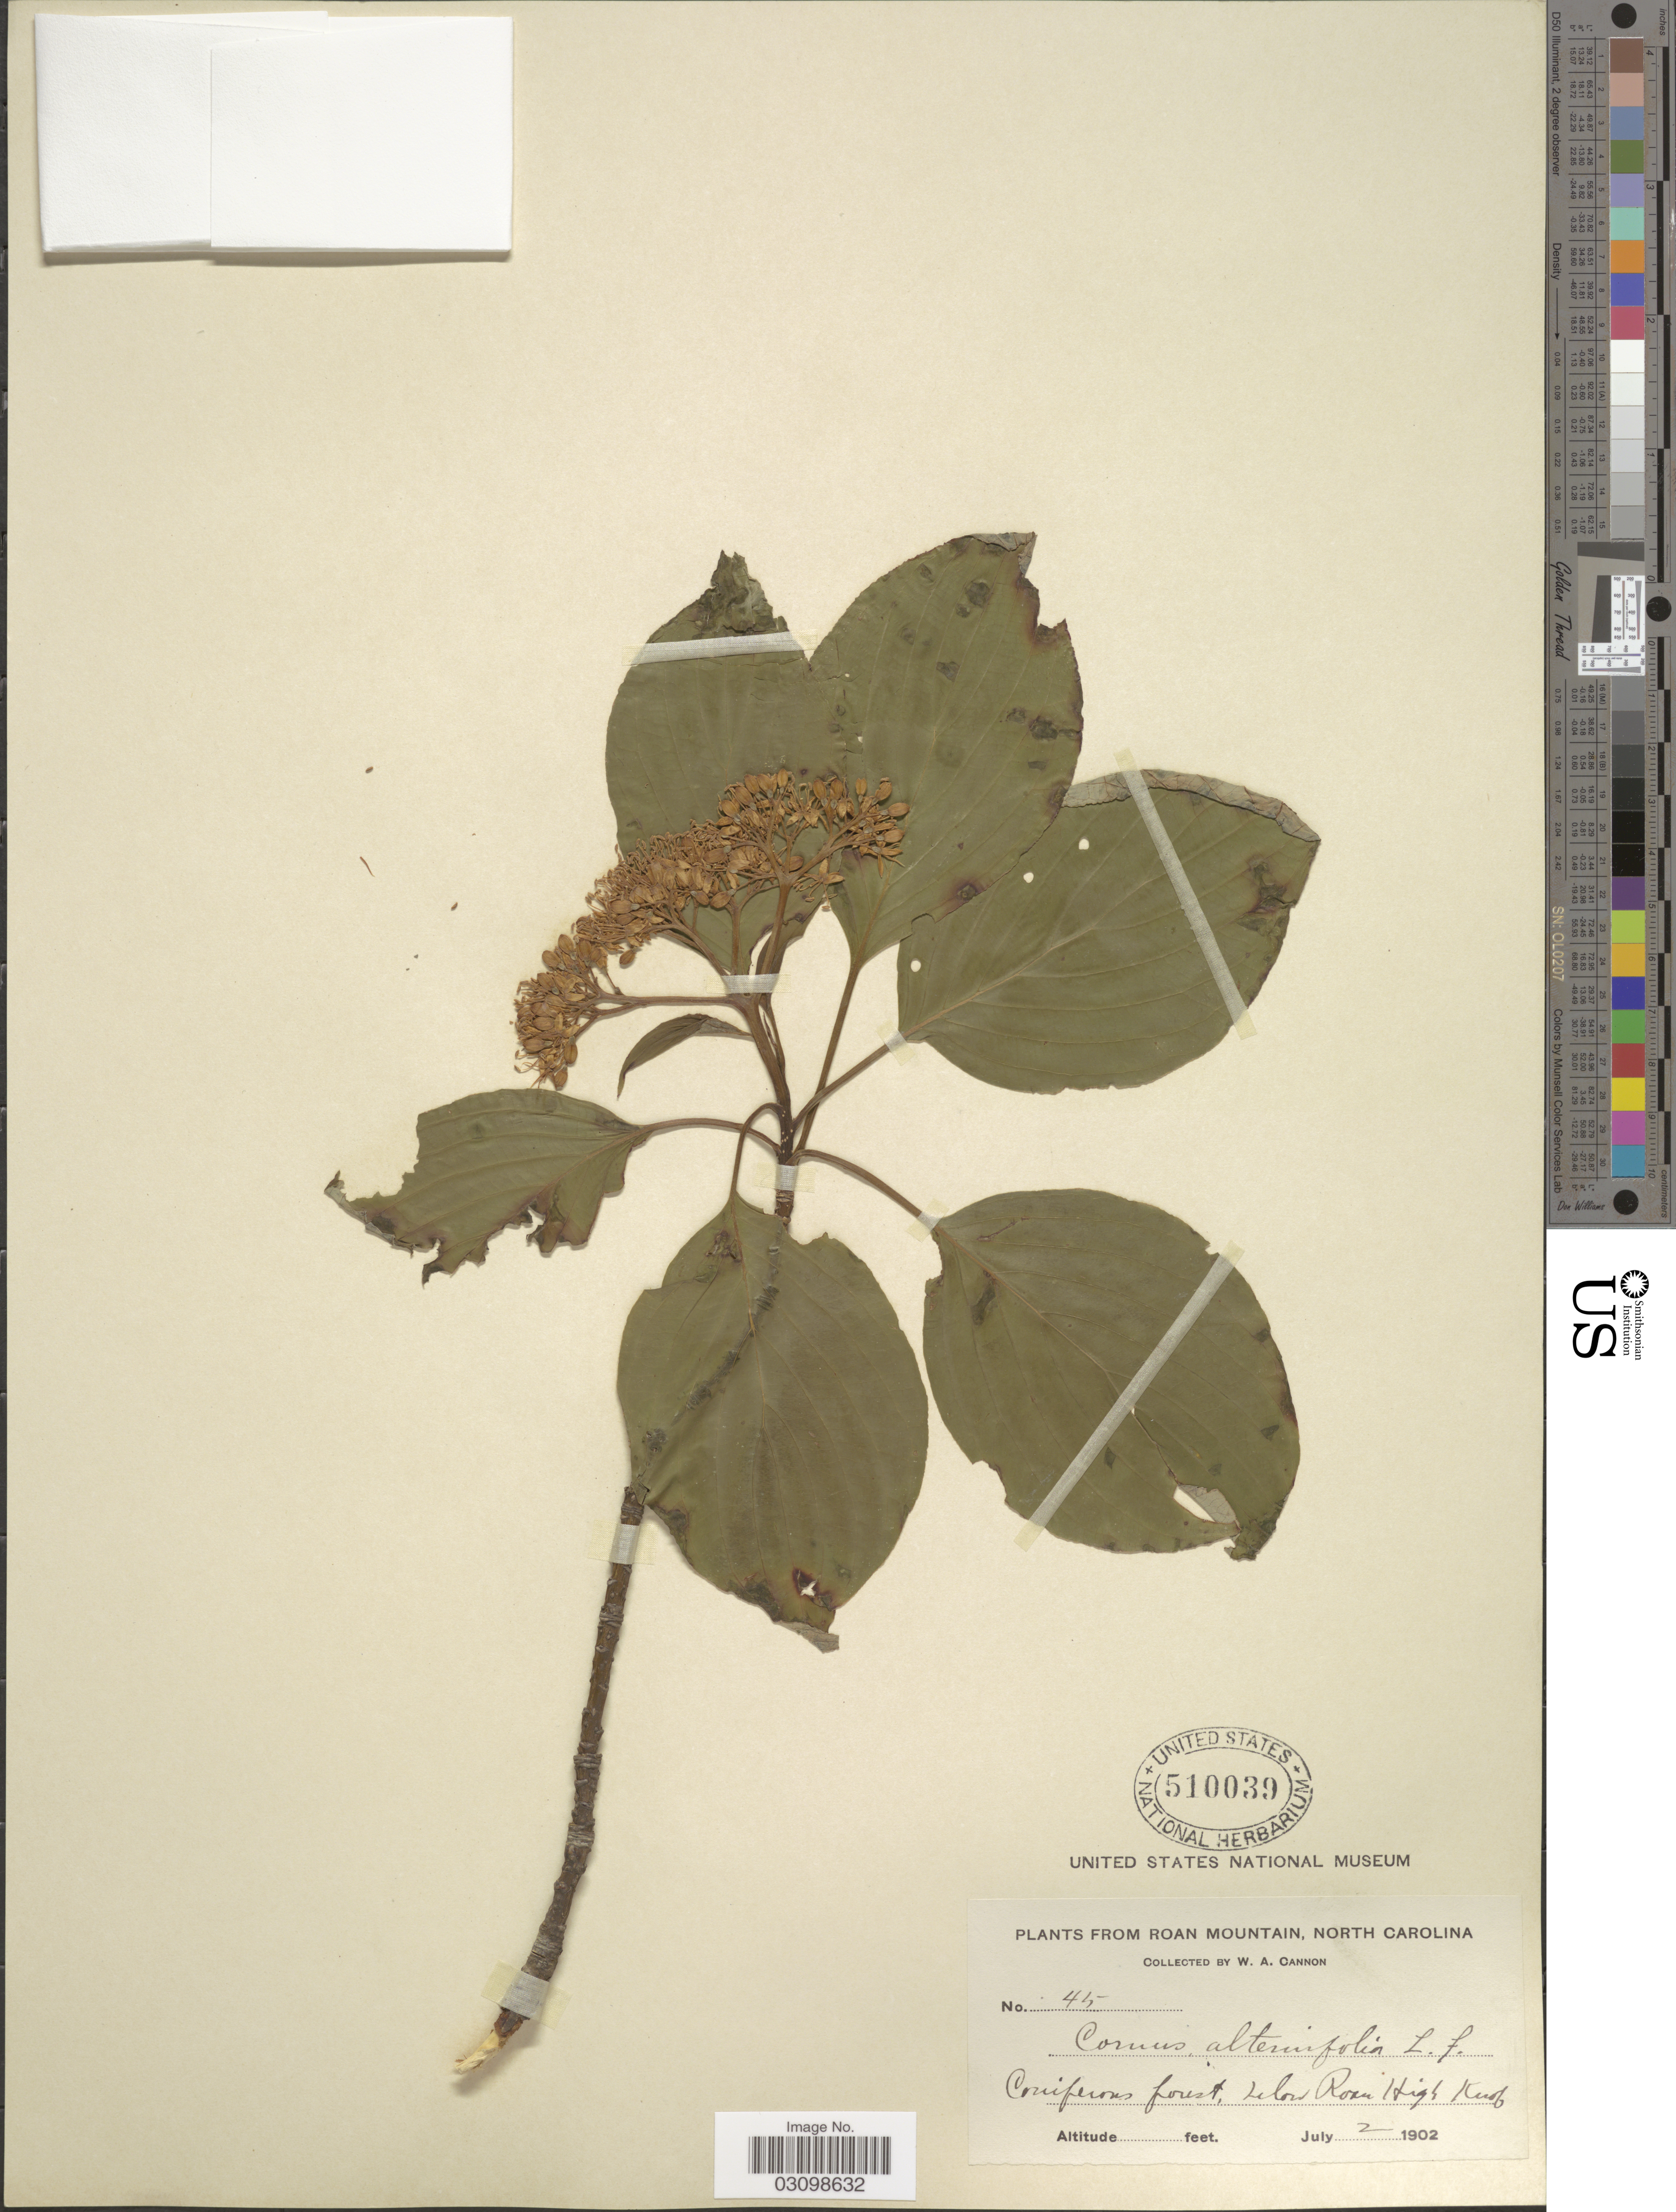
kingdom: Plantae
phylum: Tracheophyta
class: Magnoliopsida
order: Cornales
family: Cornaceae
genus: Cornus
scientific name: Cornus alternifolia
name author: L.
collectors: W. Cannon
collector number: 45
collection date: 1902-07-27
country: United States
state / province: North Carolina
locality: Roan Mountain, Coniferous forest, below Roan High Knob.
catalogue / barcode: US 510039